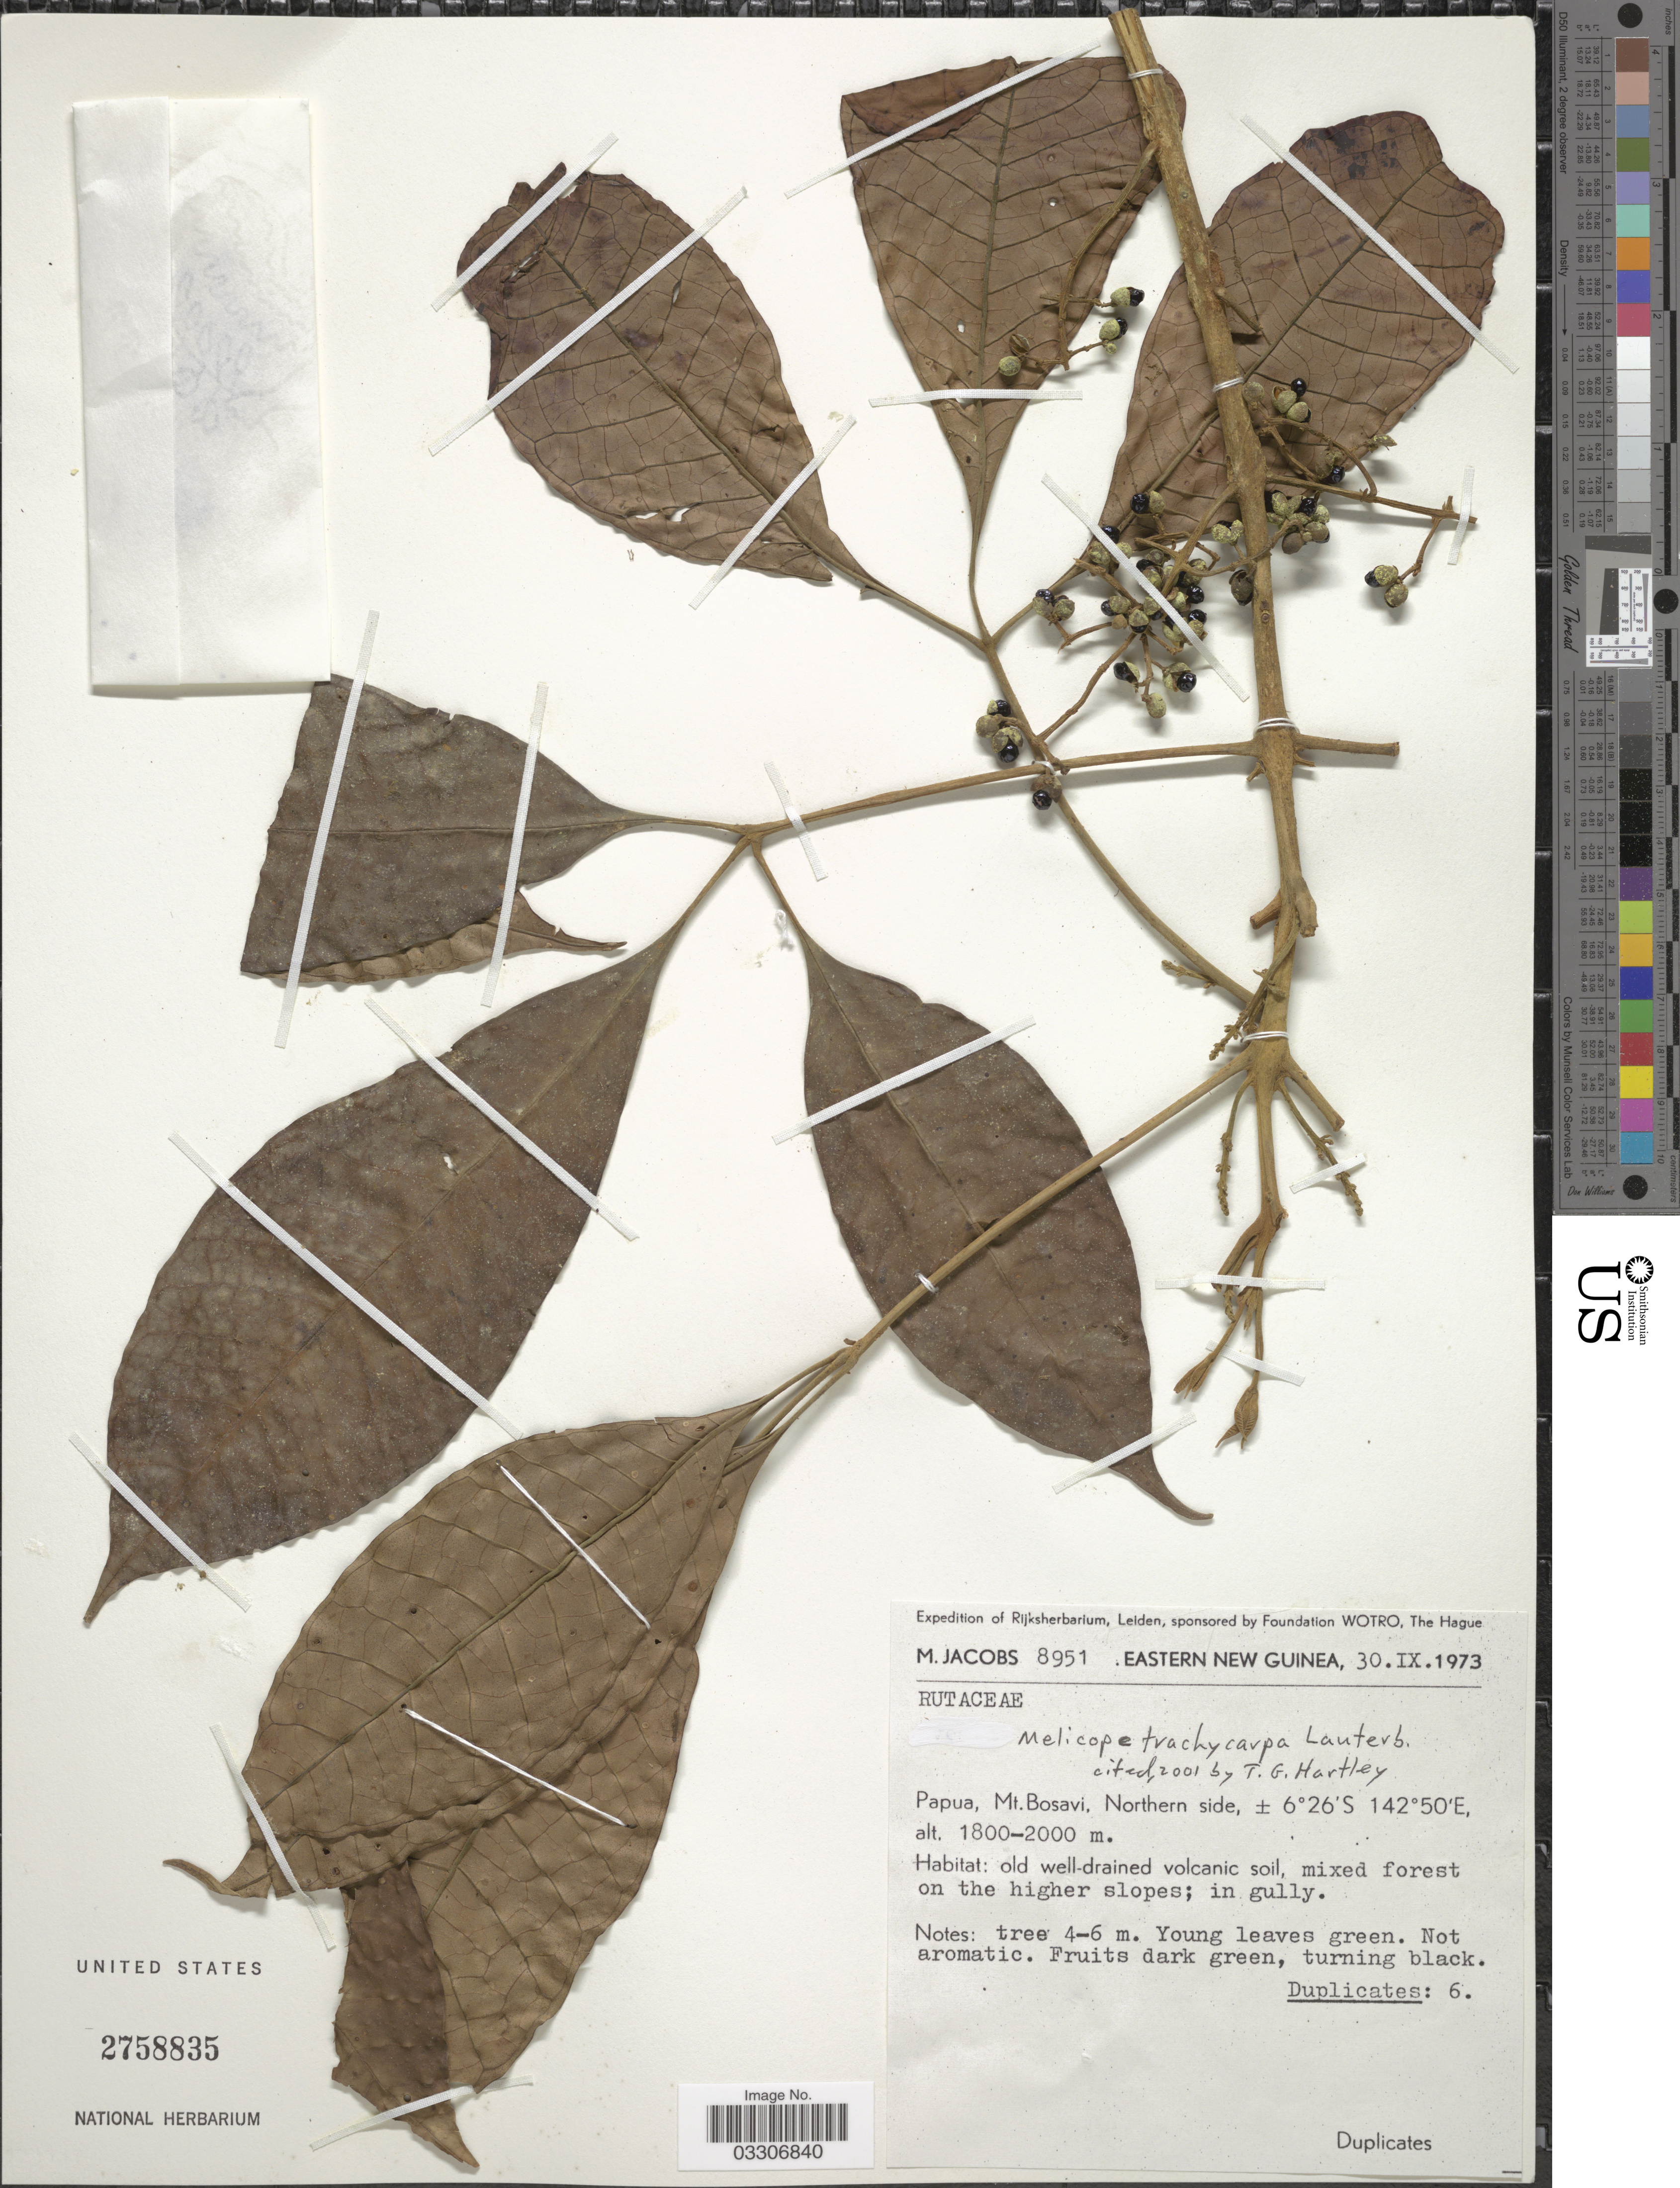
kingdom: Plantae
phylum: Tracheophyta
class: Magnoliopsida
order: Sapindales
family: Rutaceae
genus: Melicope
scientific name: Melicope trachycarpa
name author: Lauterb.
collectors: M. Jacobs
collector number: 8951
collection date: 1973-09-30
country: Papua New Guinea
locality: Eastern New Guinea. Papua, Mt. Bosavi, Northern side.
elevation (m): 1800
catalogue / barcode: US 2758835